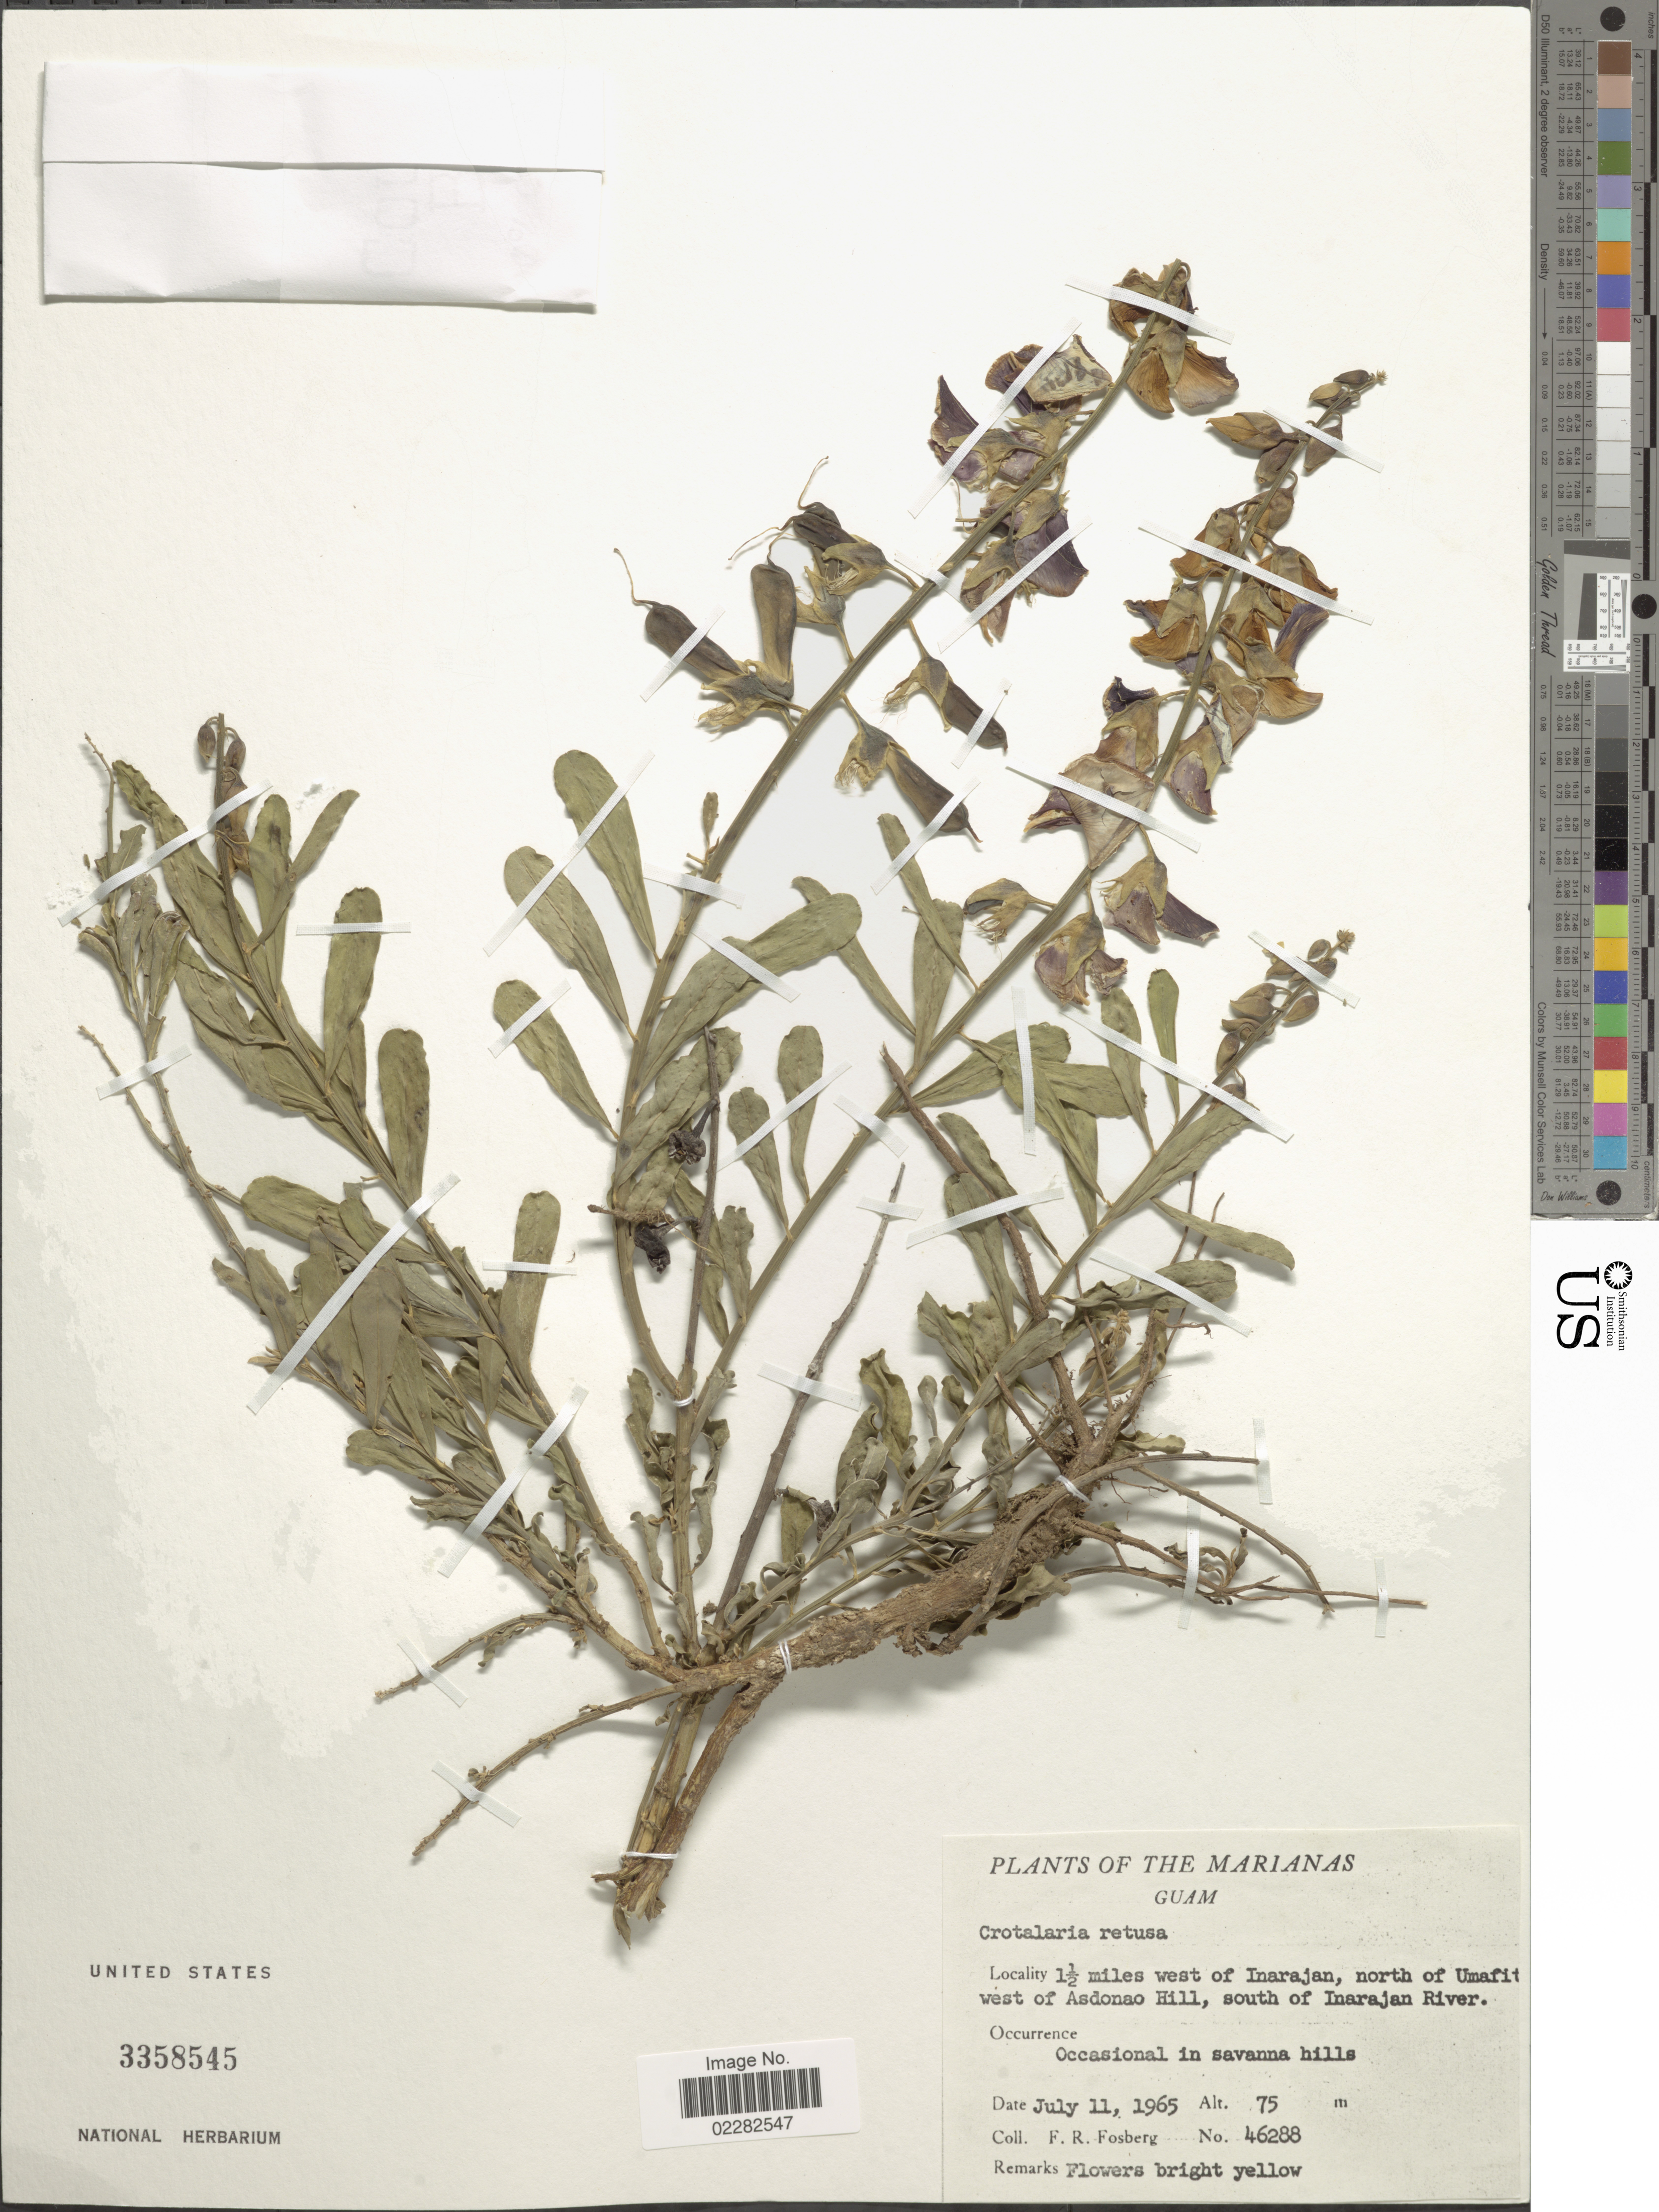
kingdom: Plantae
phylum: Tracheophyta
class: Magnoliopsida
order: Fabales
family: Fabaceae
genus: Crotalaria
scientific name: Crotalaria retusa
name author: L.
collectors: F. R. Fosberg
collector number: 46288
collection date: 1965-07-11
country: Guam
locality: Marianas, 1 1/2 miles west of Inarajan, north of Umafit west of Asdonao Hill, south of Inarajan River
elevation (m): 75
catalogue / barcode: US 3358545